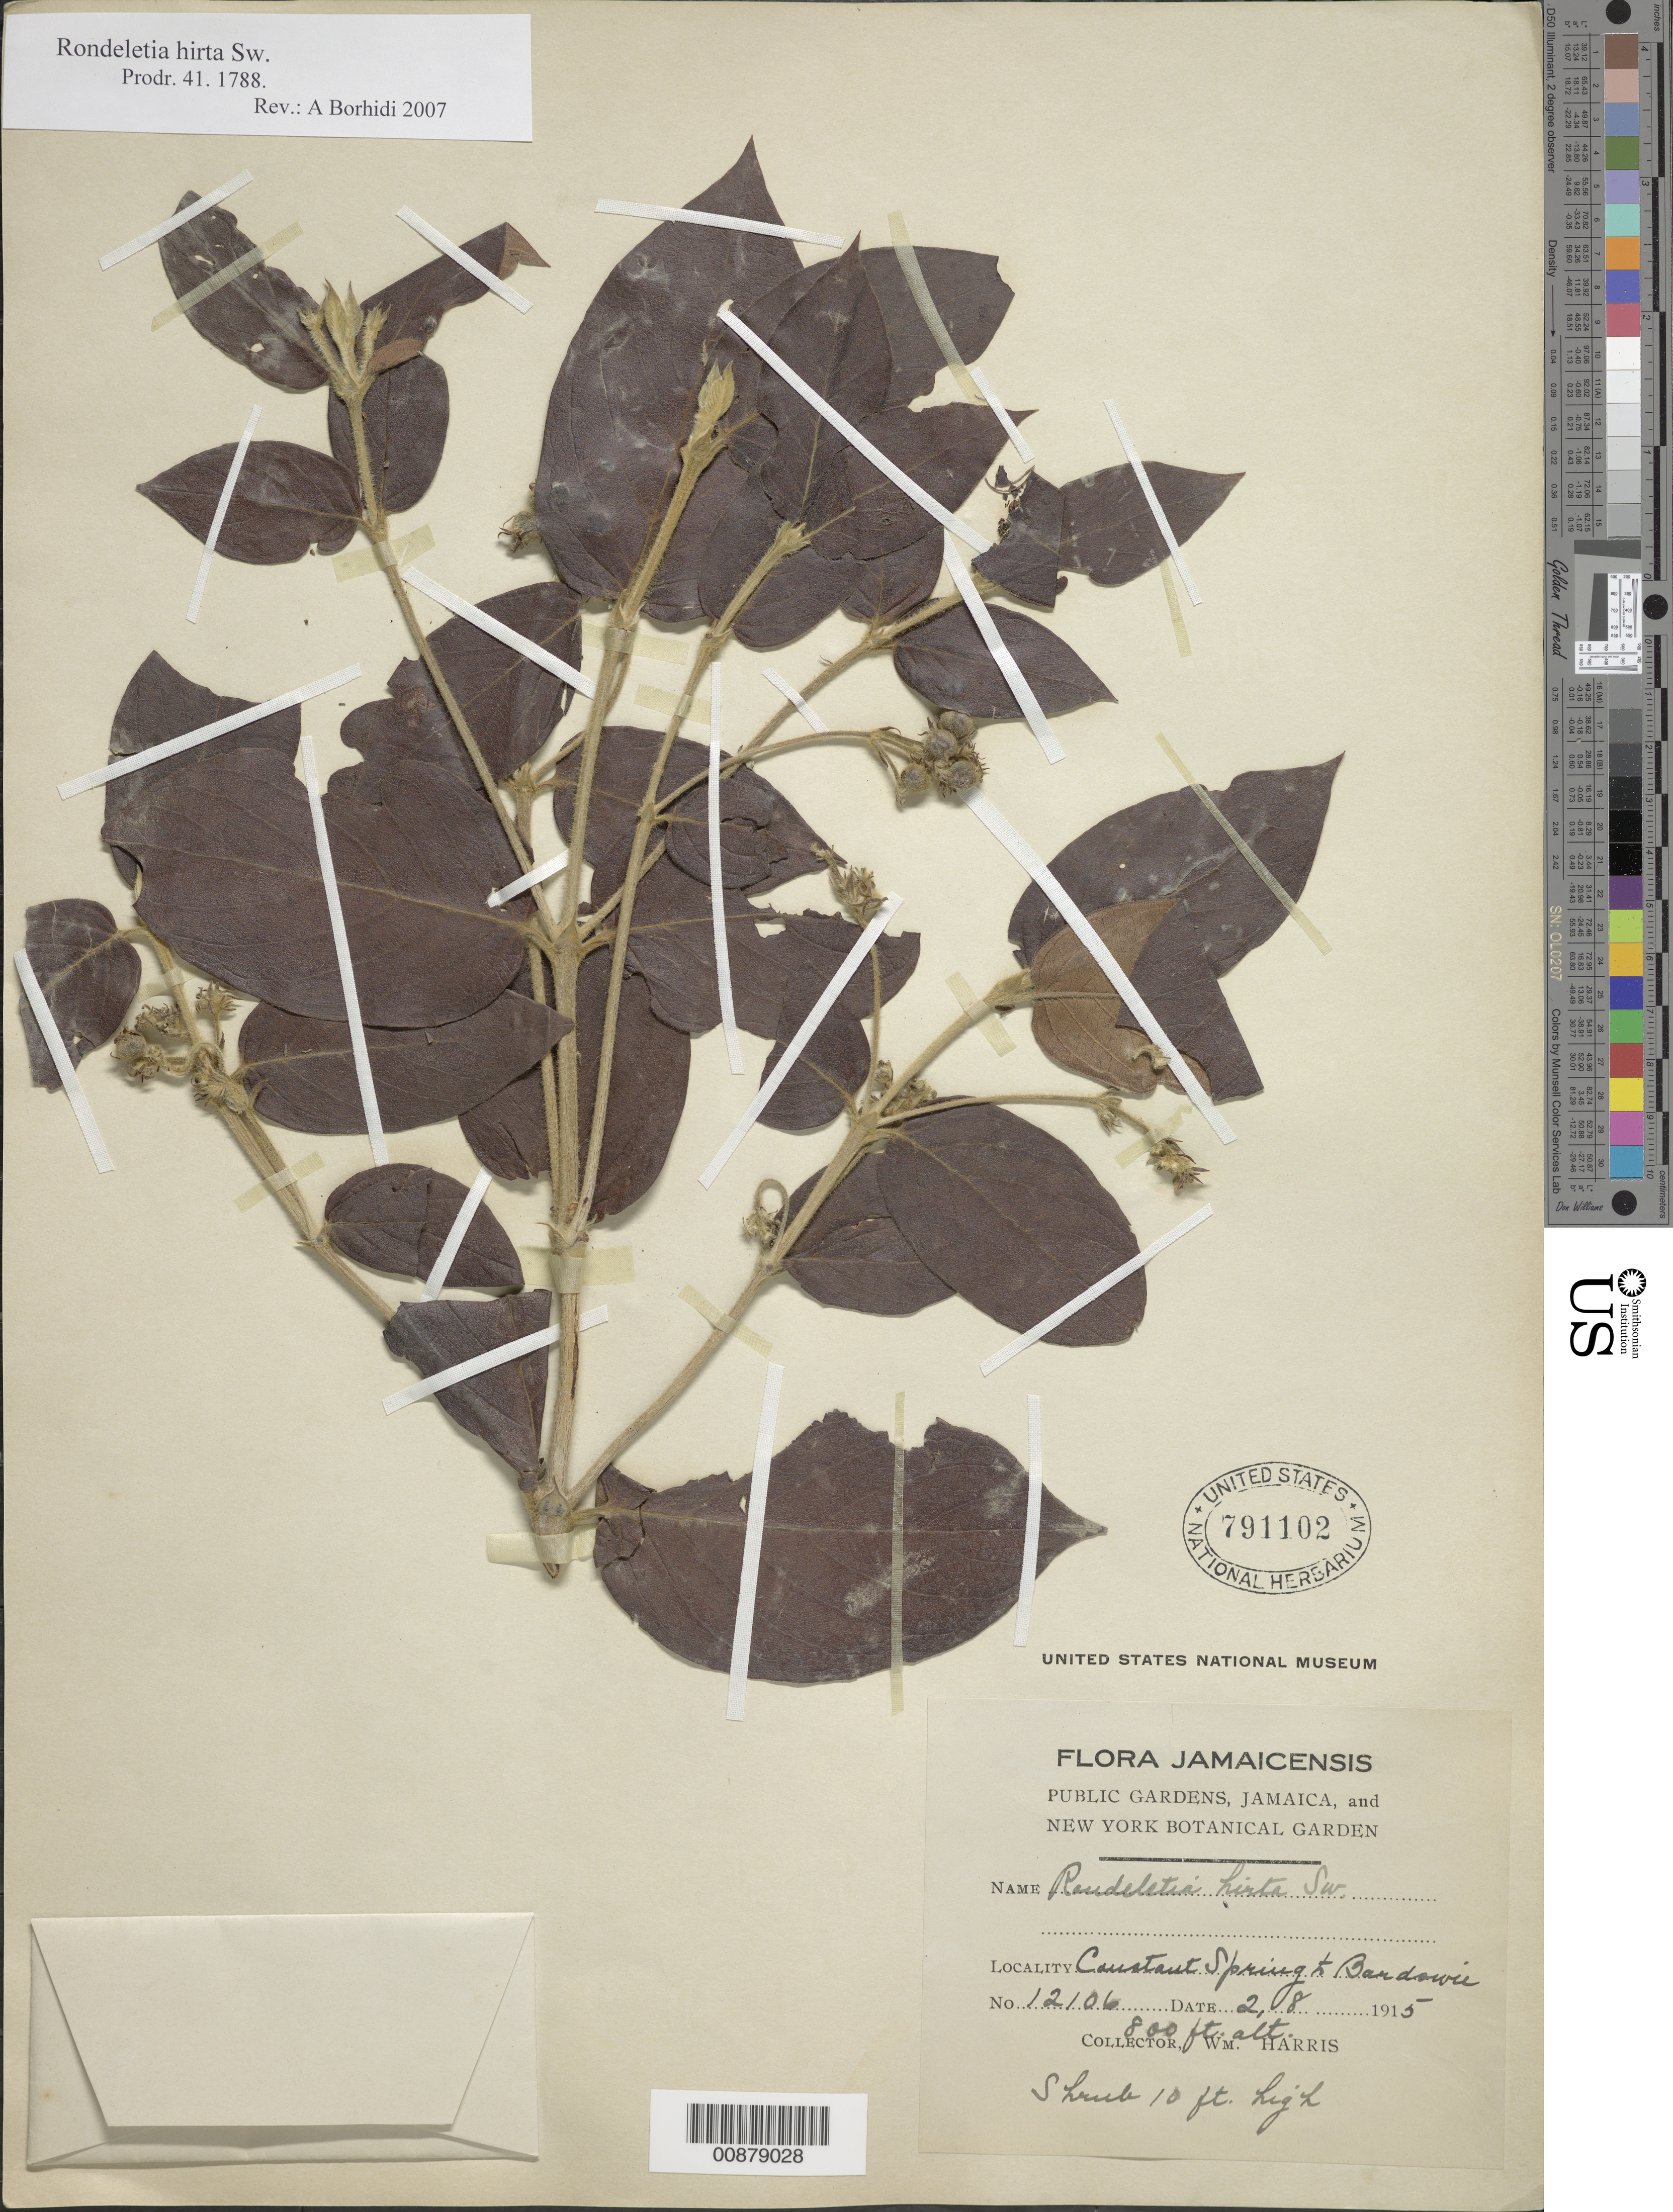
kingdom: Plantae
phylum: Tracheophyta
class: Magnoliopsida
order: Gentianales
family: Rubiaceae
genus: Rondeletia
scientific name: Rondeletia hirta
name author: Sw.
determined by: Borhidi, Attila L.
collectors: W. H. Harris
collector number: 12106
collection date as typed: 02 Aug 1915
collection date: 1915-08-02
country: Jamaica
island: Jamaica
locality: Road from Constant Spring to Bandouire.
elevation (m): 244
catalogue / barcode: US 791102